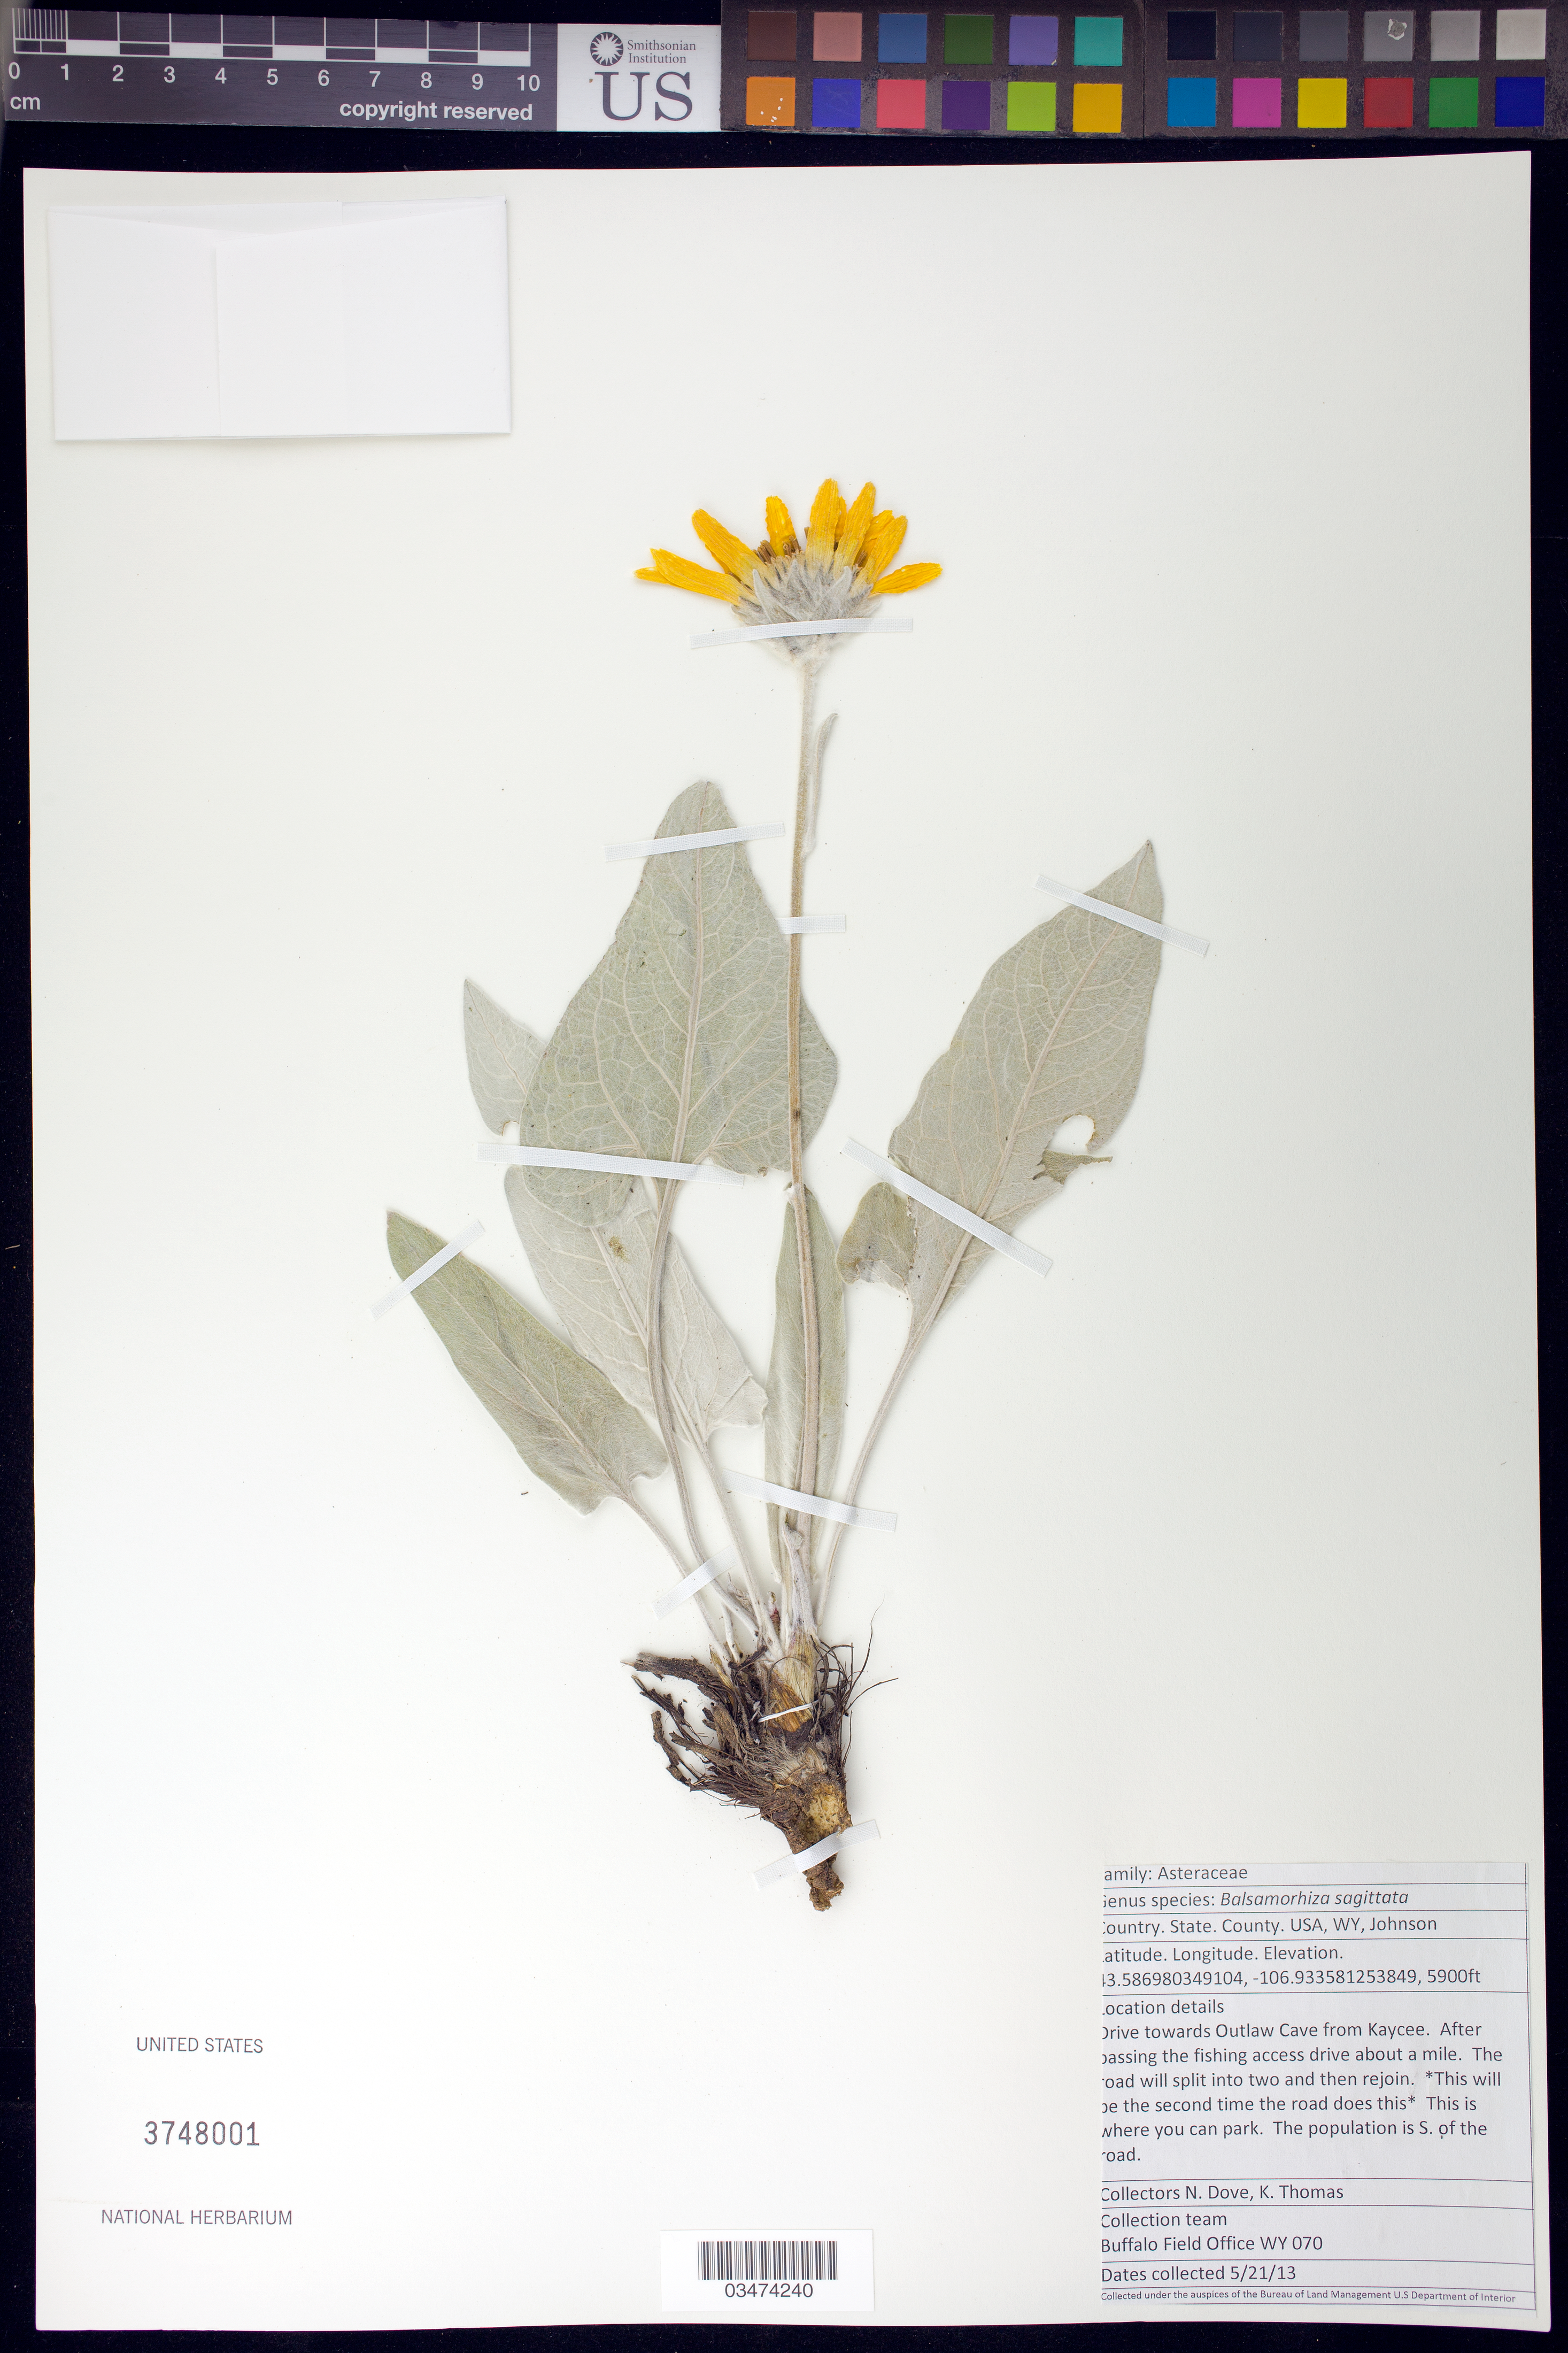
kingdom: Plantae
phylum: Tracheophyta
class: Magnoliopsida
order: Asterales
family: Asteraceae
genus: Balsamorhiza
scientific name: Balsamorhiza sagittata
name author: (Pursh) Nutt.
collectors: N. Dove & K. Thomas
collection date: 2013-05-21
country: United States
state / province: Wyoming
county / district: Johnson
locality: Towards Outlaw from Kaycee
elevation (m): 1798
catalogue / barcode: US 3748001